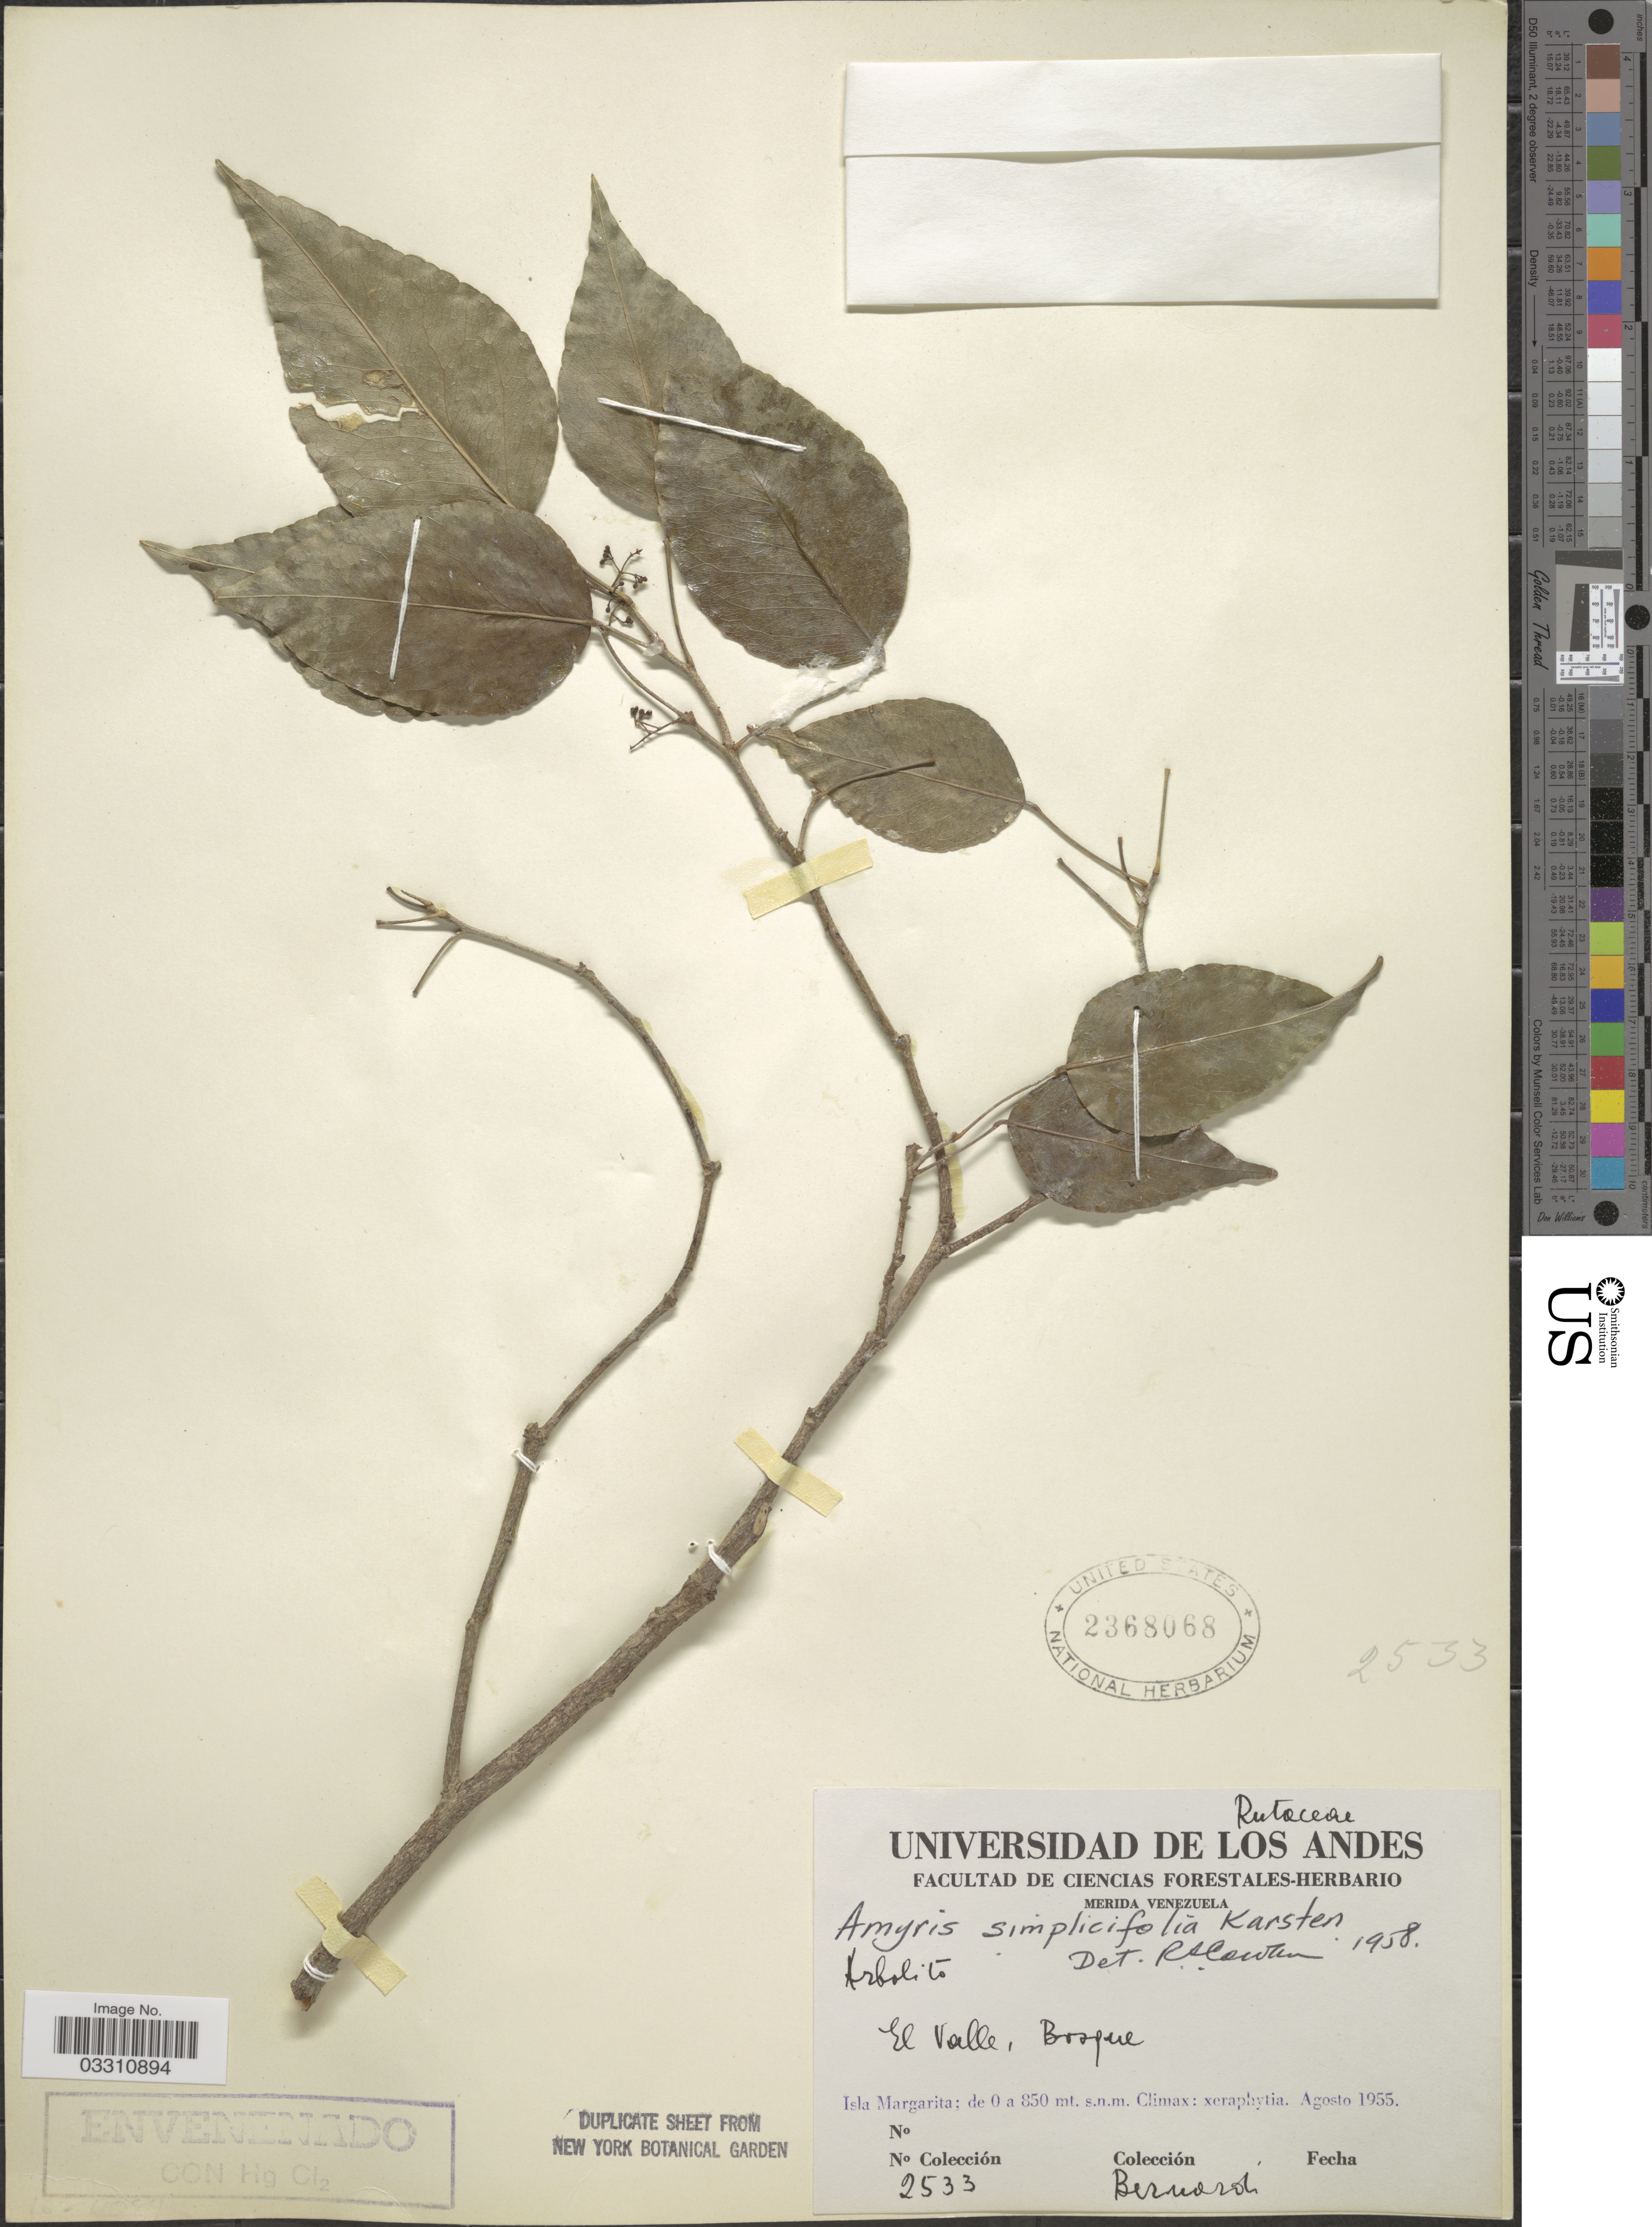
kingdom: Plantae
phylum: Tracheophyta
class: Magnoliopsida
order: Sapindales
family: Rutaceae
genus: Amyris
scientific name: Amyris ignea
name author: Steyerm.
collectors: Bernardi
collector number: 2533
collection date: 1955-08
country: Venezuela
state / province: Nueva Esparta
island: Margarita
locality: El Valle, Isla Margarita.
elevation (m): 0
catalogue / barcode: US 2368068